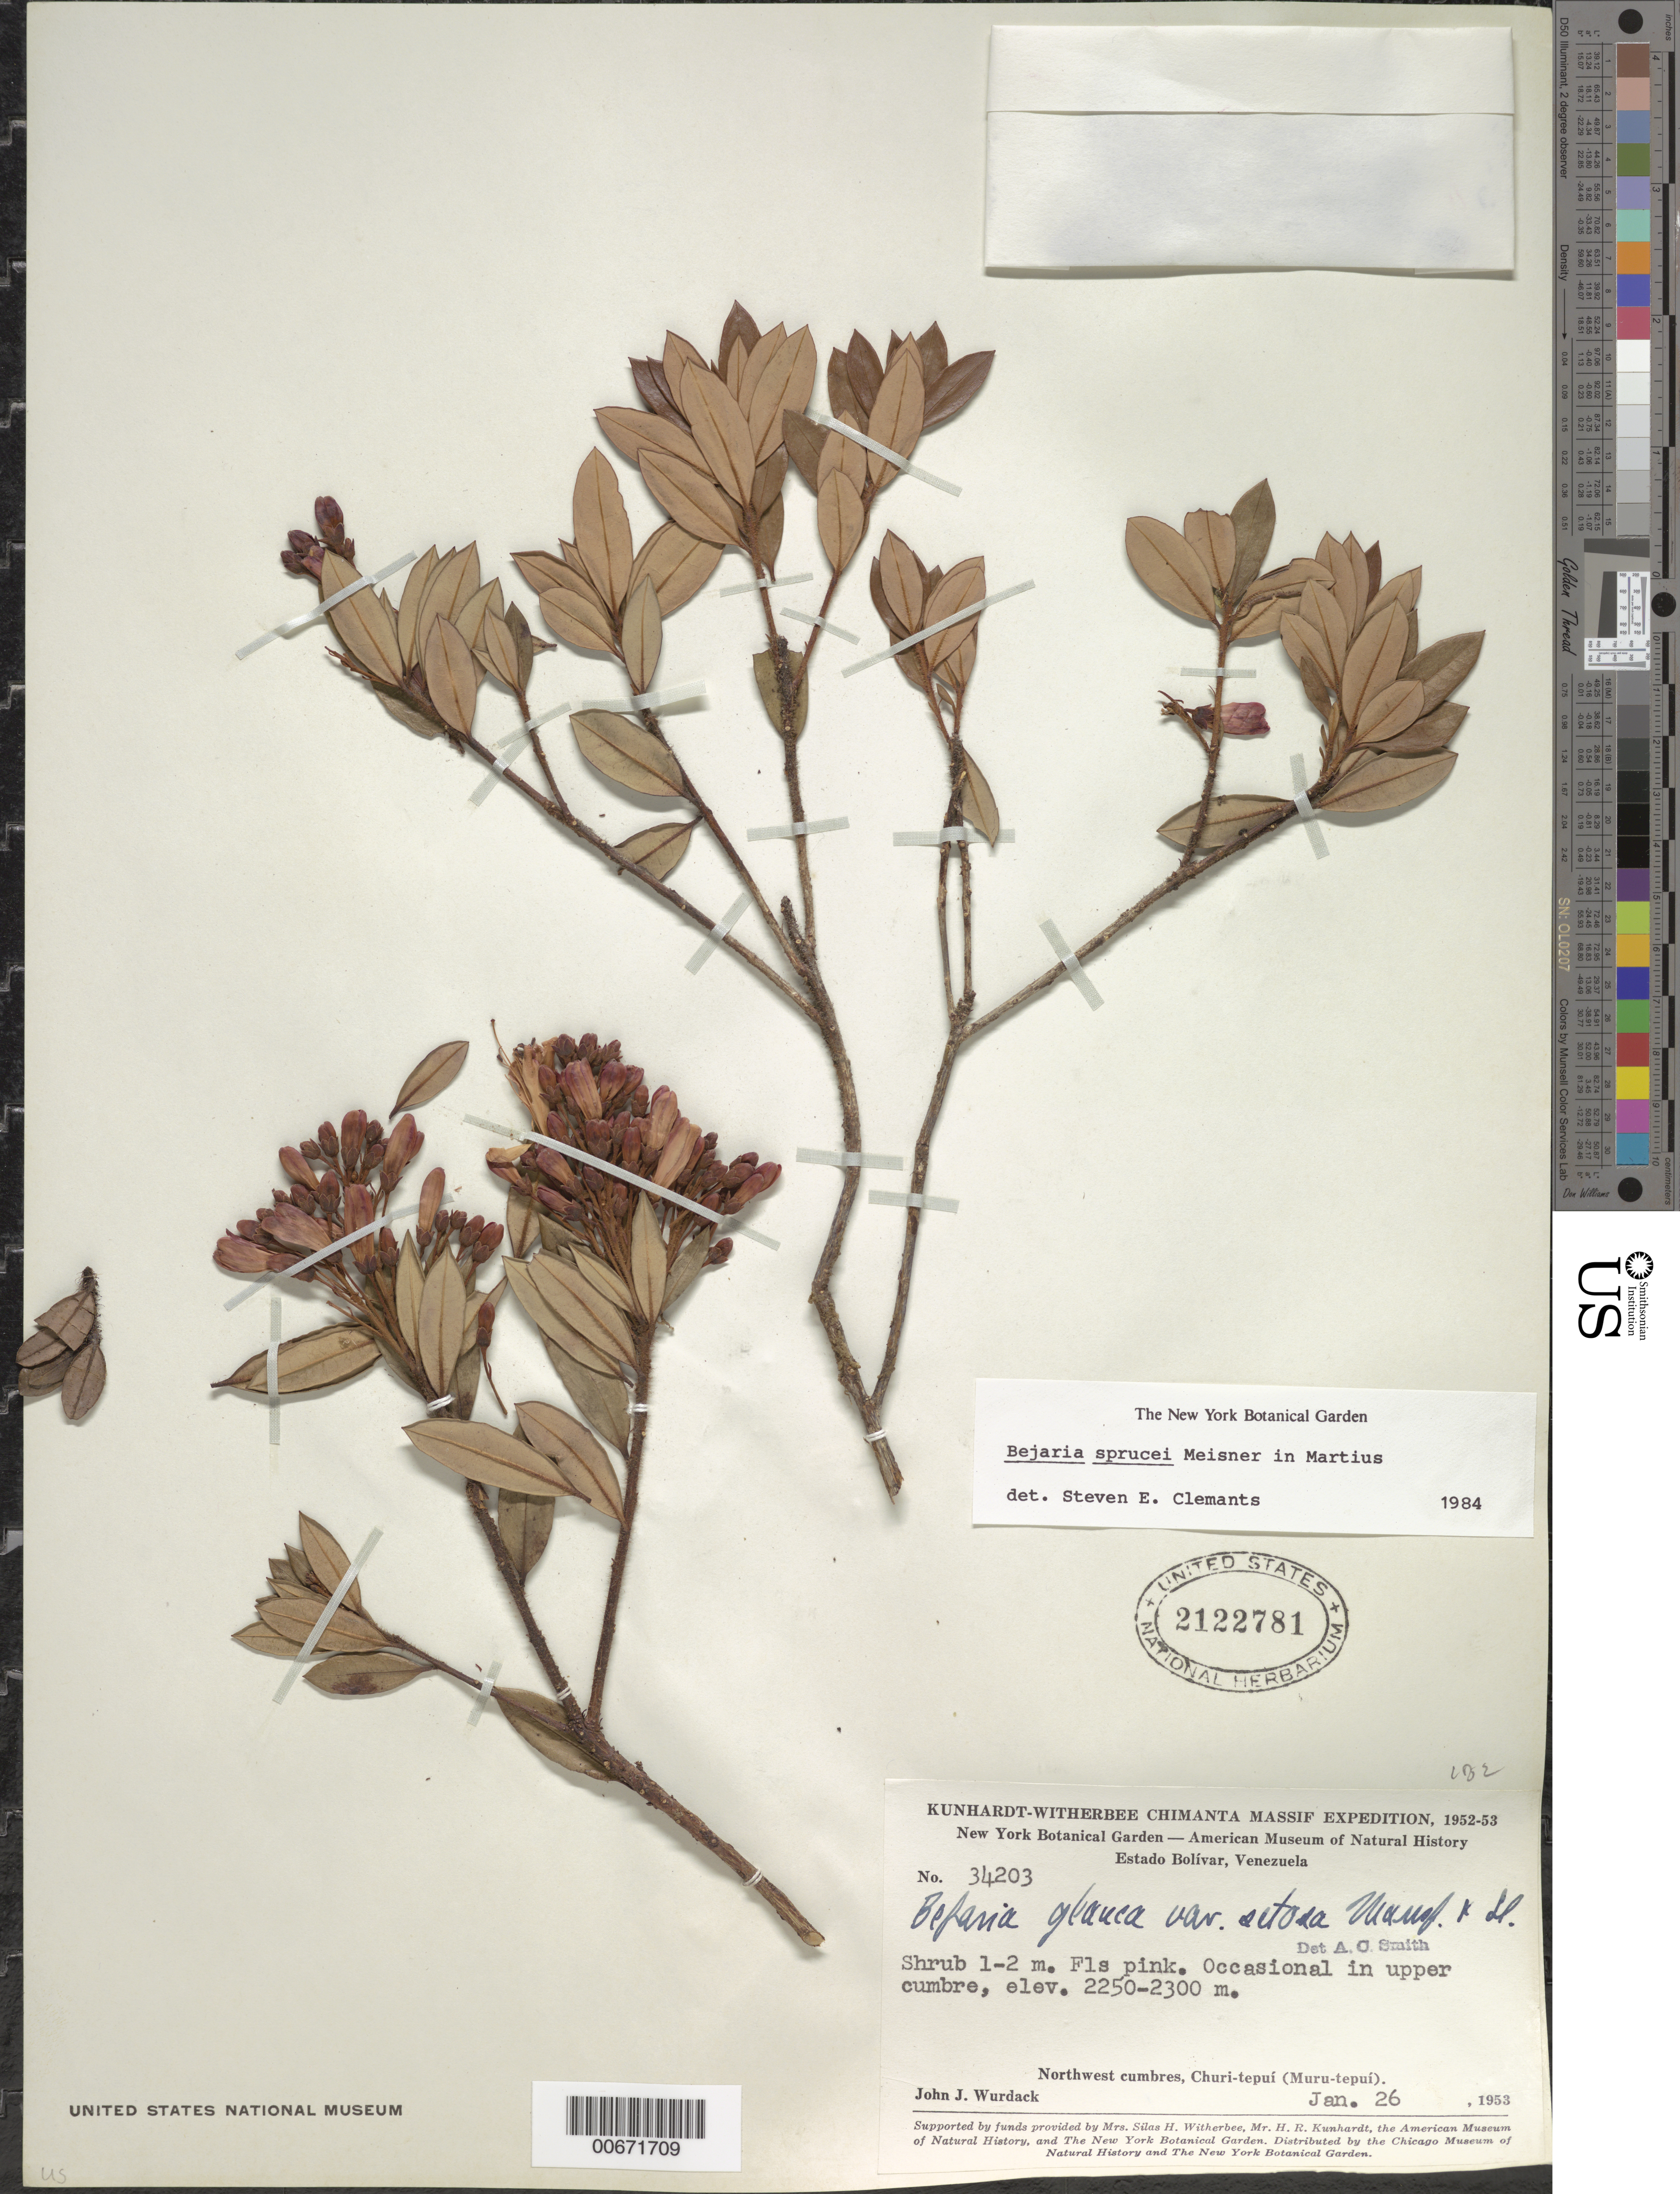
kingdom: Plantae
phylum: Tracheophyta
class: Magnoliopsida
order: Ericales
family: Ericaceae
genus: Bejaria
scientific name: Bejaria sprucei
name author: Meisn.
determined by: Clemants, S. E.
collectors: J. J. Wurdack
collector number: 34203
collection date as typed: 26-Jan-53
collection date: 1953-01-26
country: Venezuela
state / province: Bolívar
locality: Churi-tepuí (Muru-tepuí)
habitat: Upper cumbre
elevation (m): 2250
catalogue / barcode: US 2122781